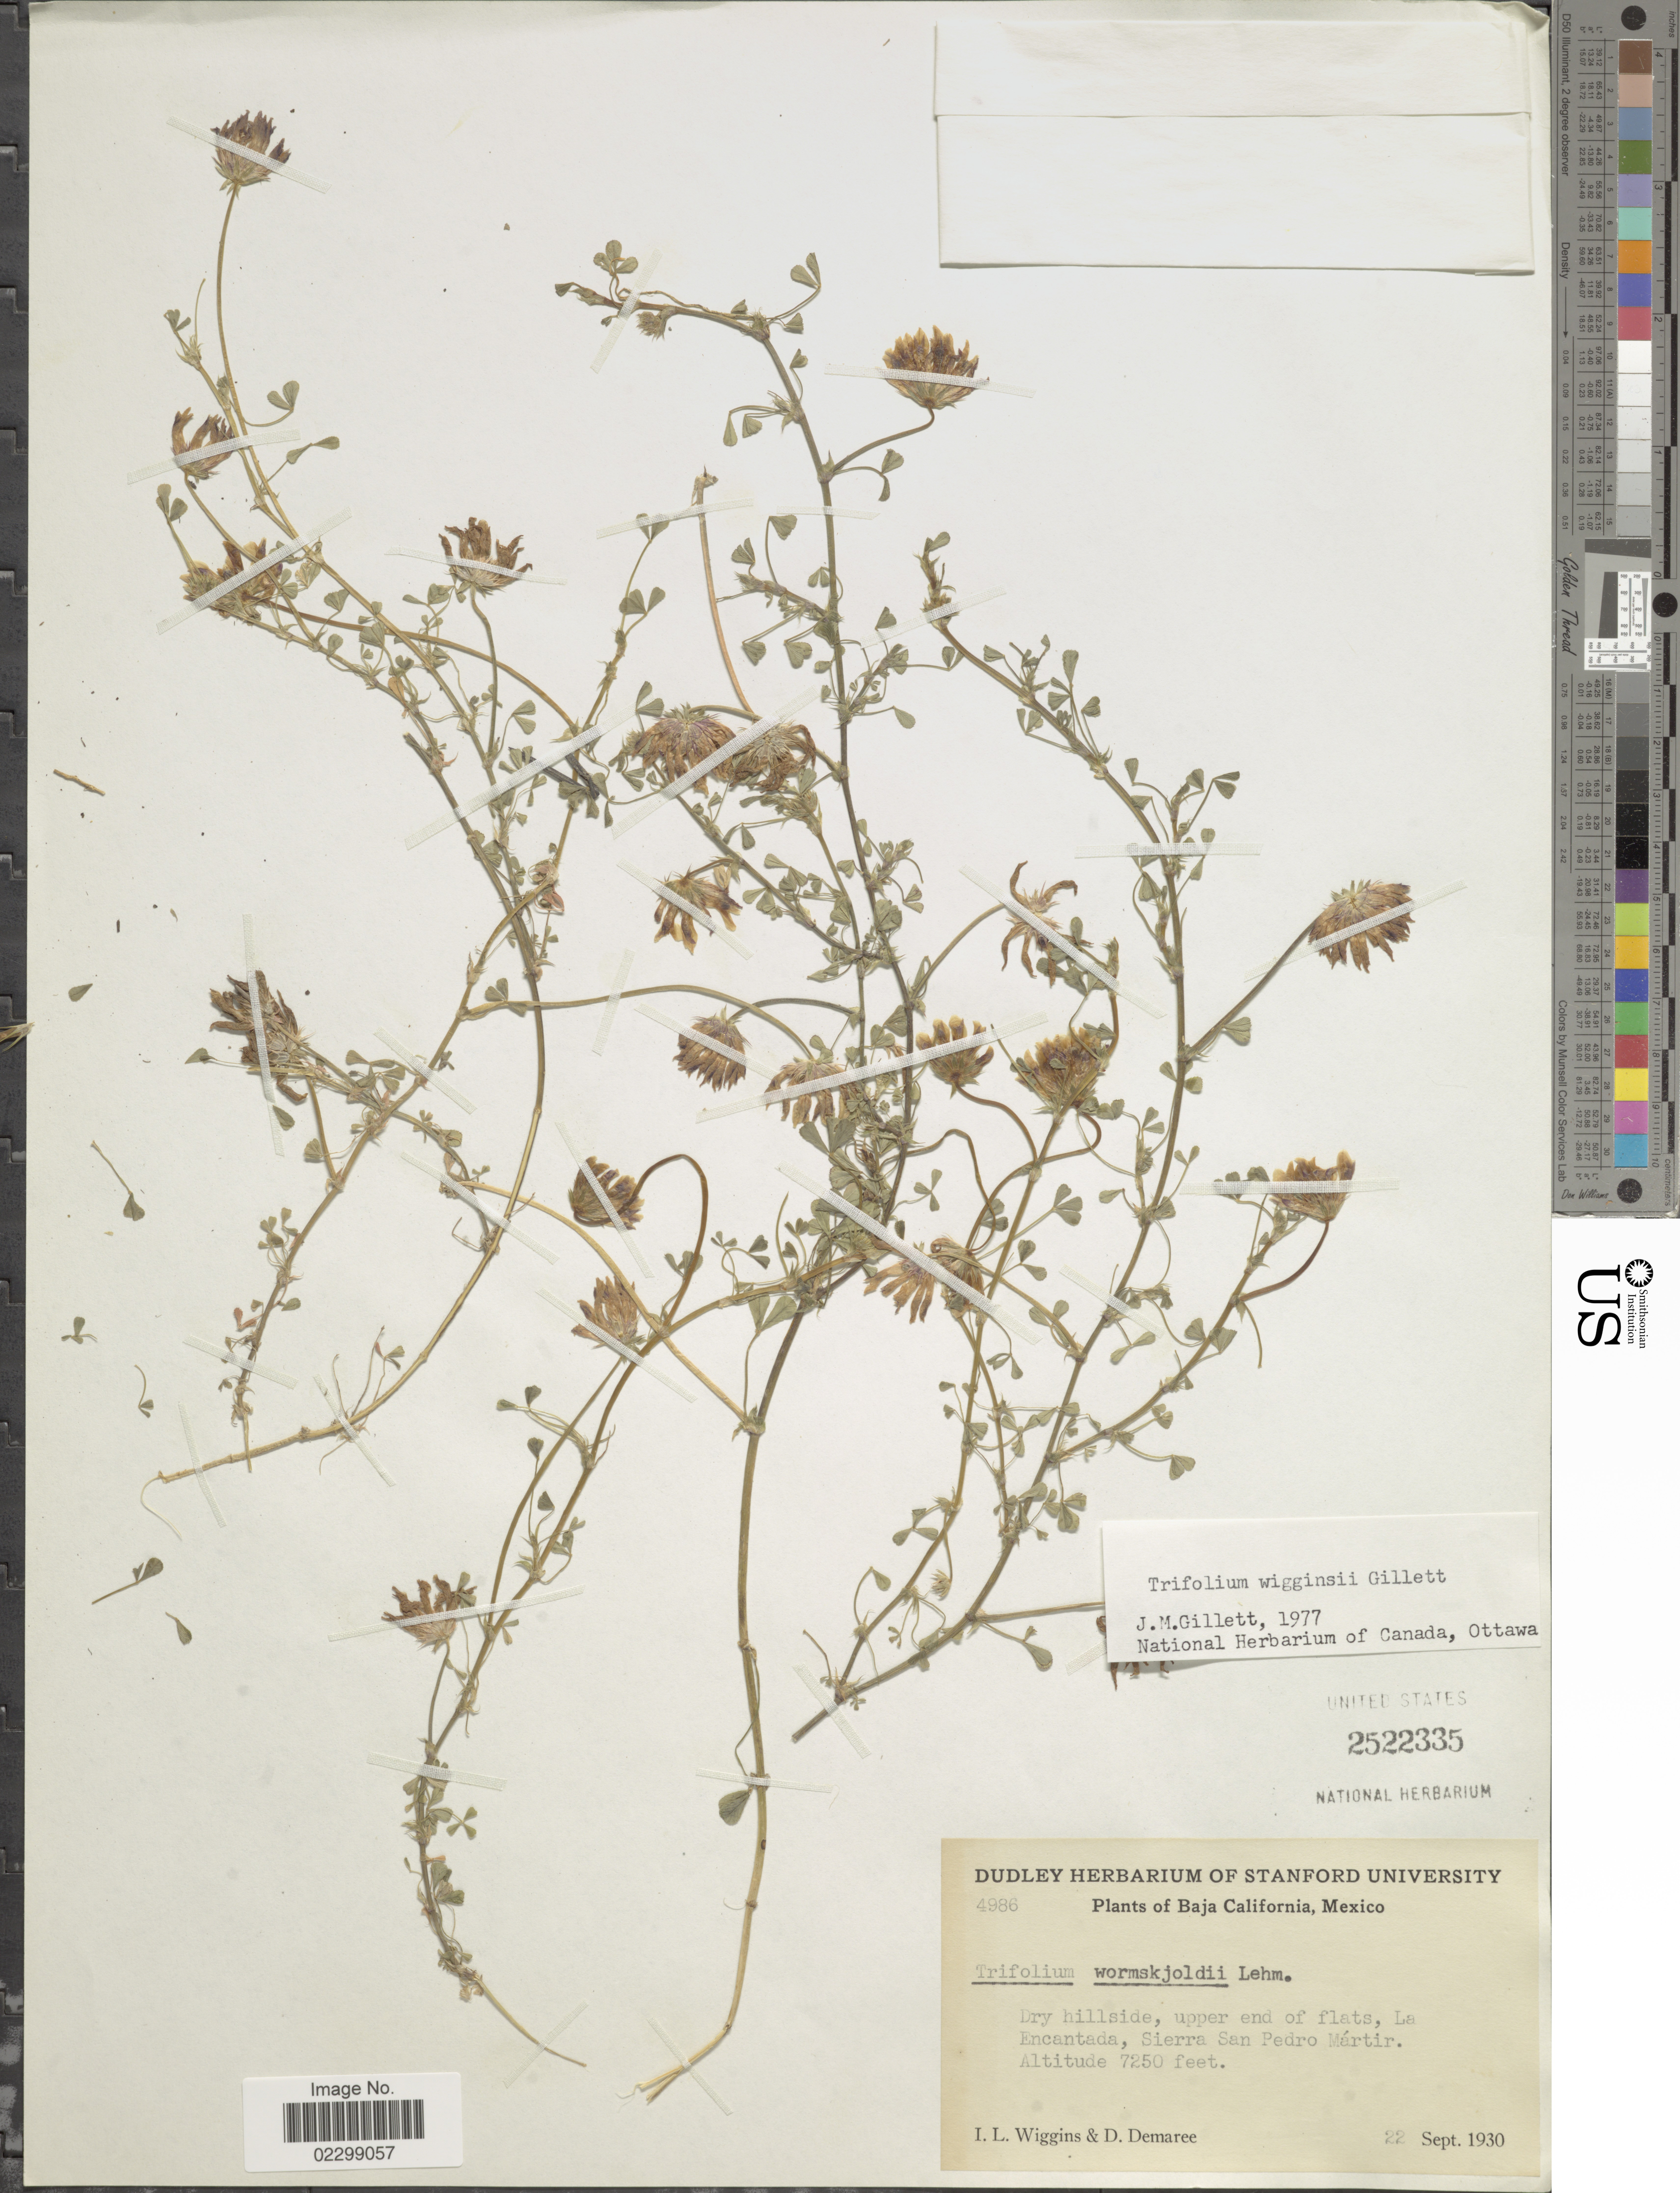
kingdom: Plantae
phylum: Tracheophyta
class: Magnoliopsida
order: Fabales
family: Fabaceae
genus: Trifolium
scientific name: Trifolium wigginsii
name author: J.M. Gillett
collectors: I. L. Wiggins & D. Demaree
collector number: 4986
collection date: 1930-09-22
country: Mexico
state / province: Baja California Norte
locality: Dry hillside, upper end of flats, La Encantada, Sierra San Pedro Martir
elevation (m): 2210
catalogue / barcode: US 2522335